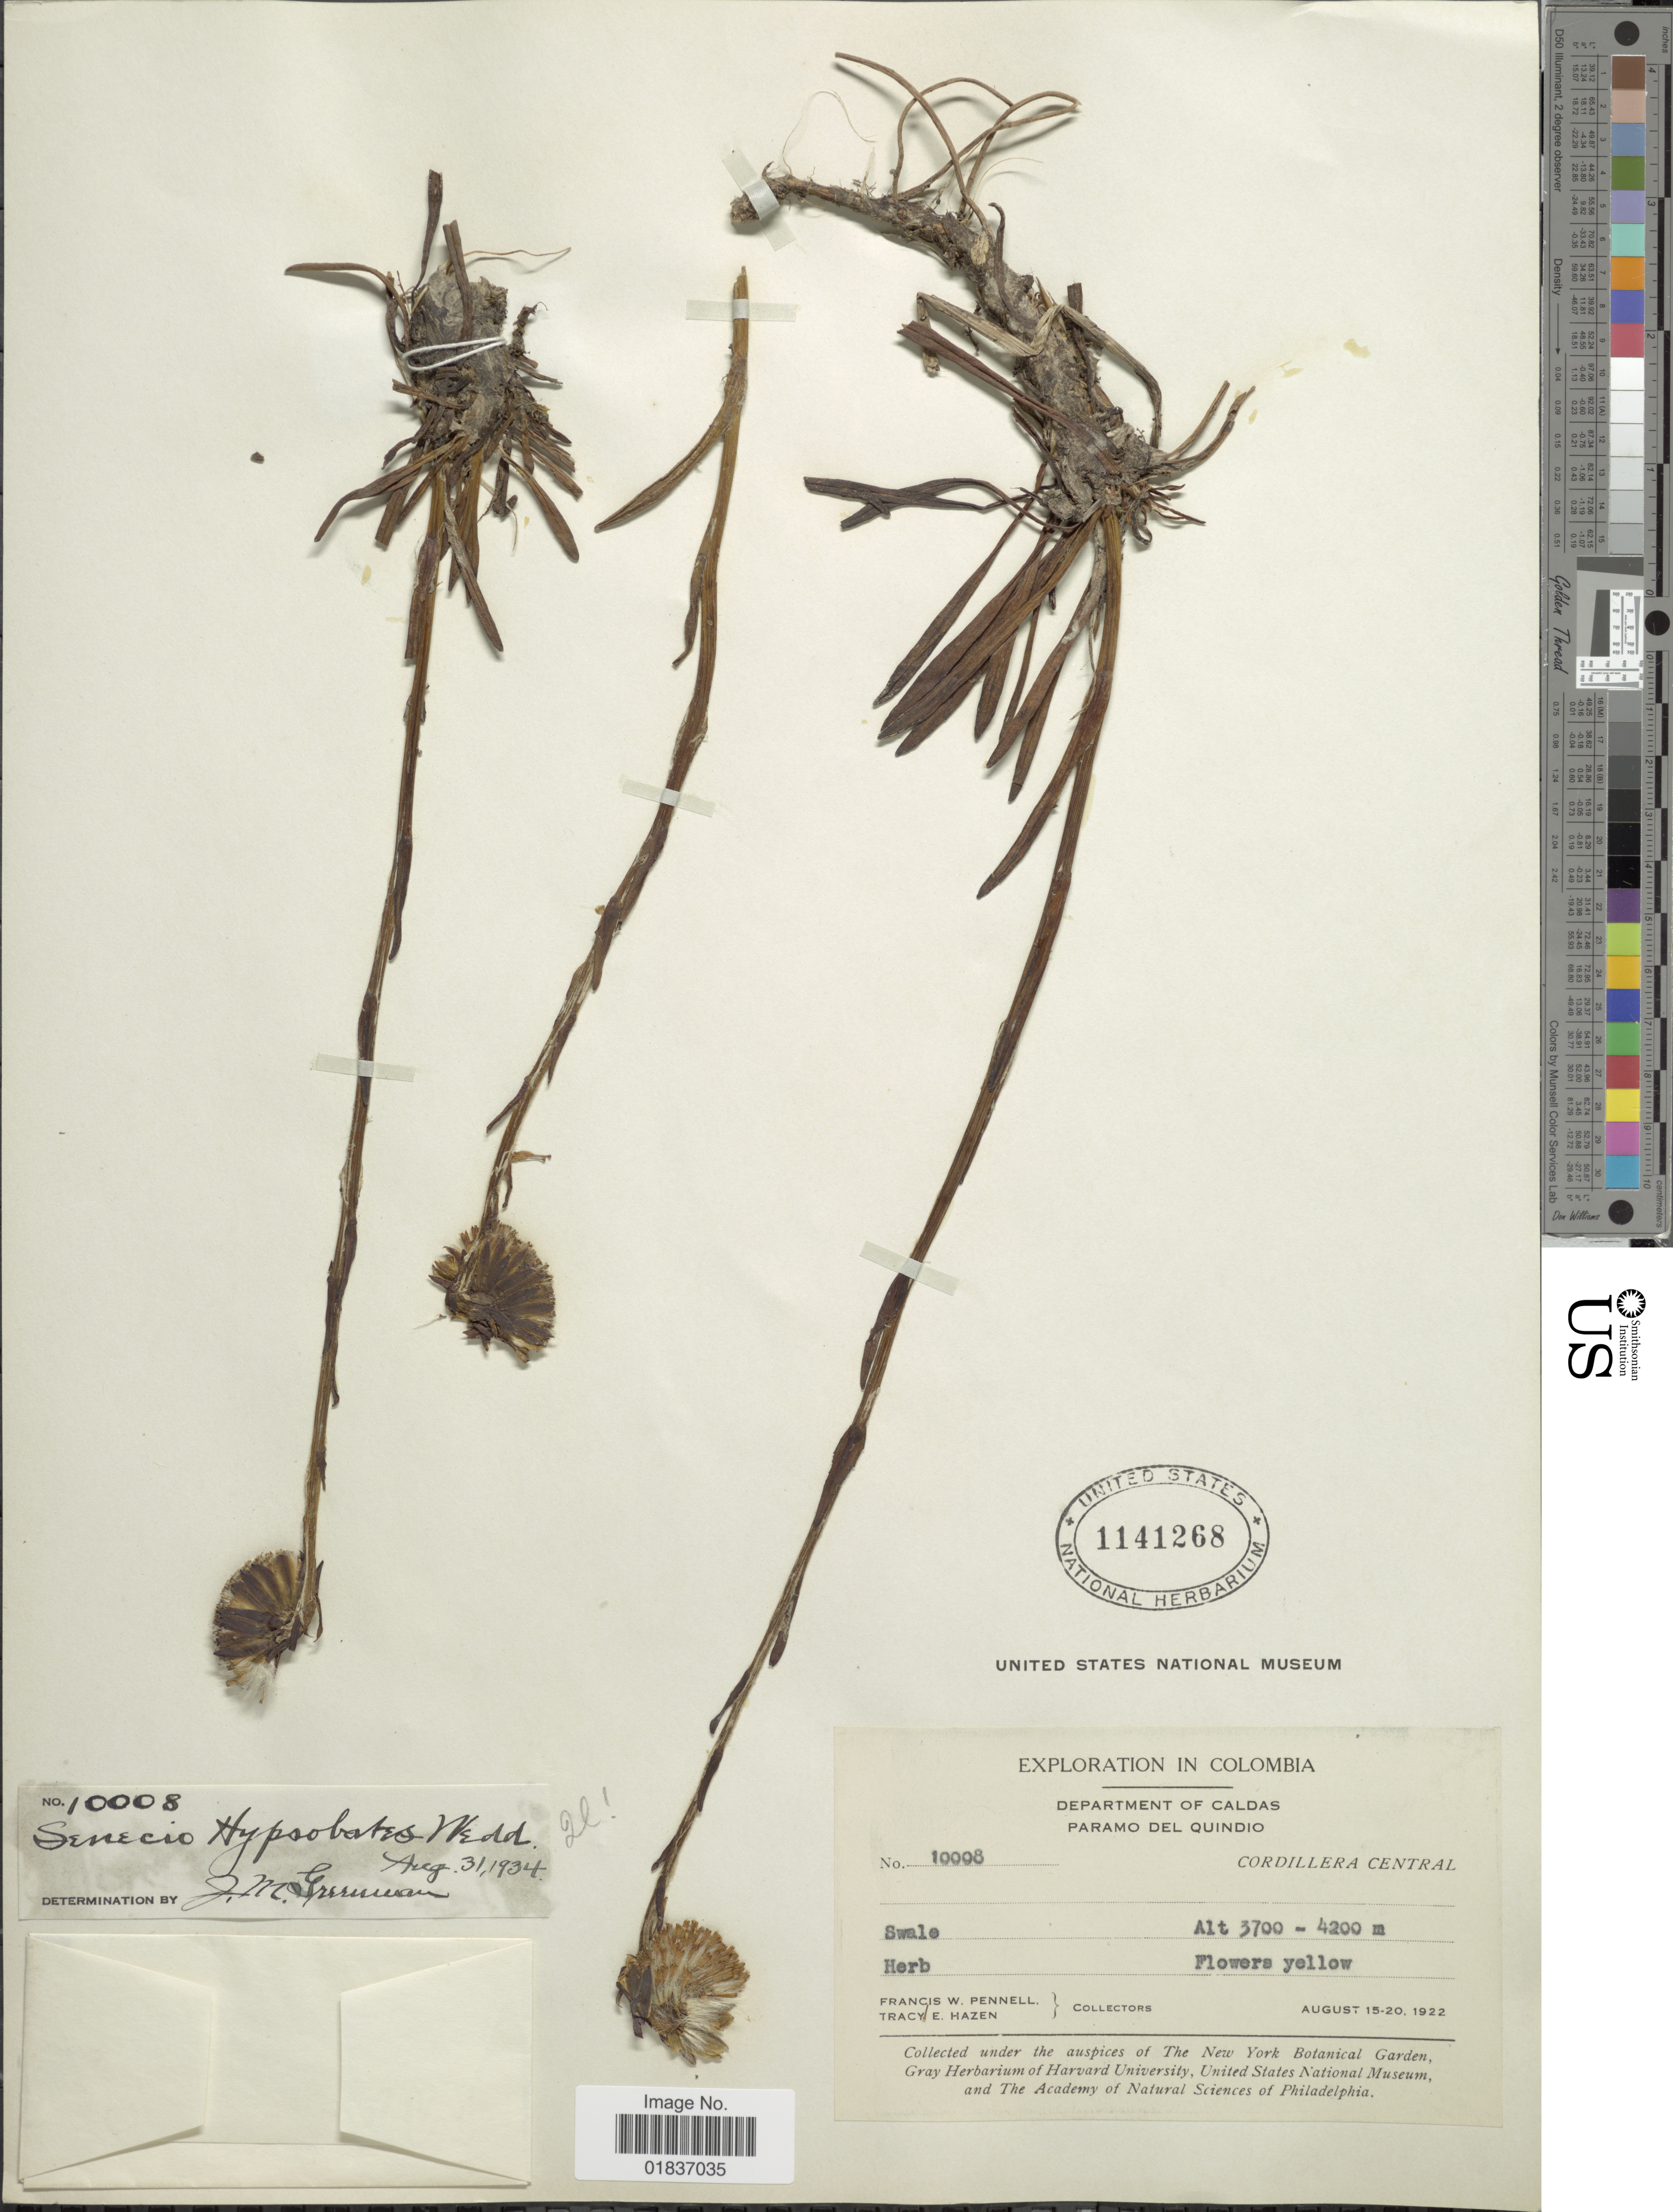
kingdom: Plantae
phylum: Tracheophyta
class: Magnoliopsida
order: Asterales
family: Asteraceae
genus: Senecio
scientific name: Senecio hypsobates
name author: Wedd.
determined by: Salomon, Luciana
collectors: F. W. Pennell & T. E. Hazen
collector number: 10008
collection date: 1922-08-15/1922-08-20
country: Colombia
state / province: Caldas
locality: Department of Caldas. Paramo del Quindio. Cordillera Central.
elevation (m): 3700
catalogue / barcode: US 1141268